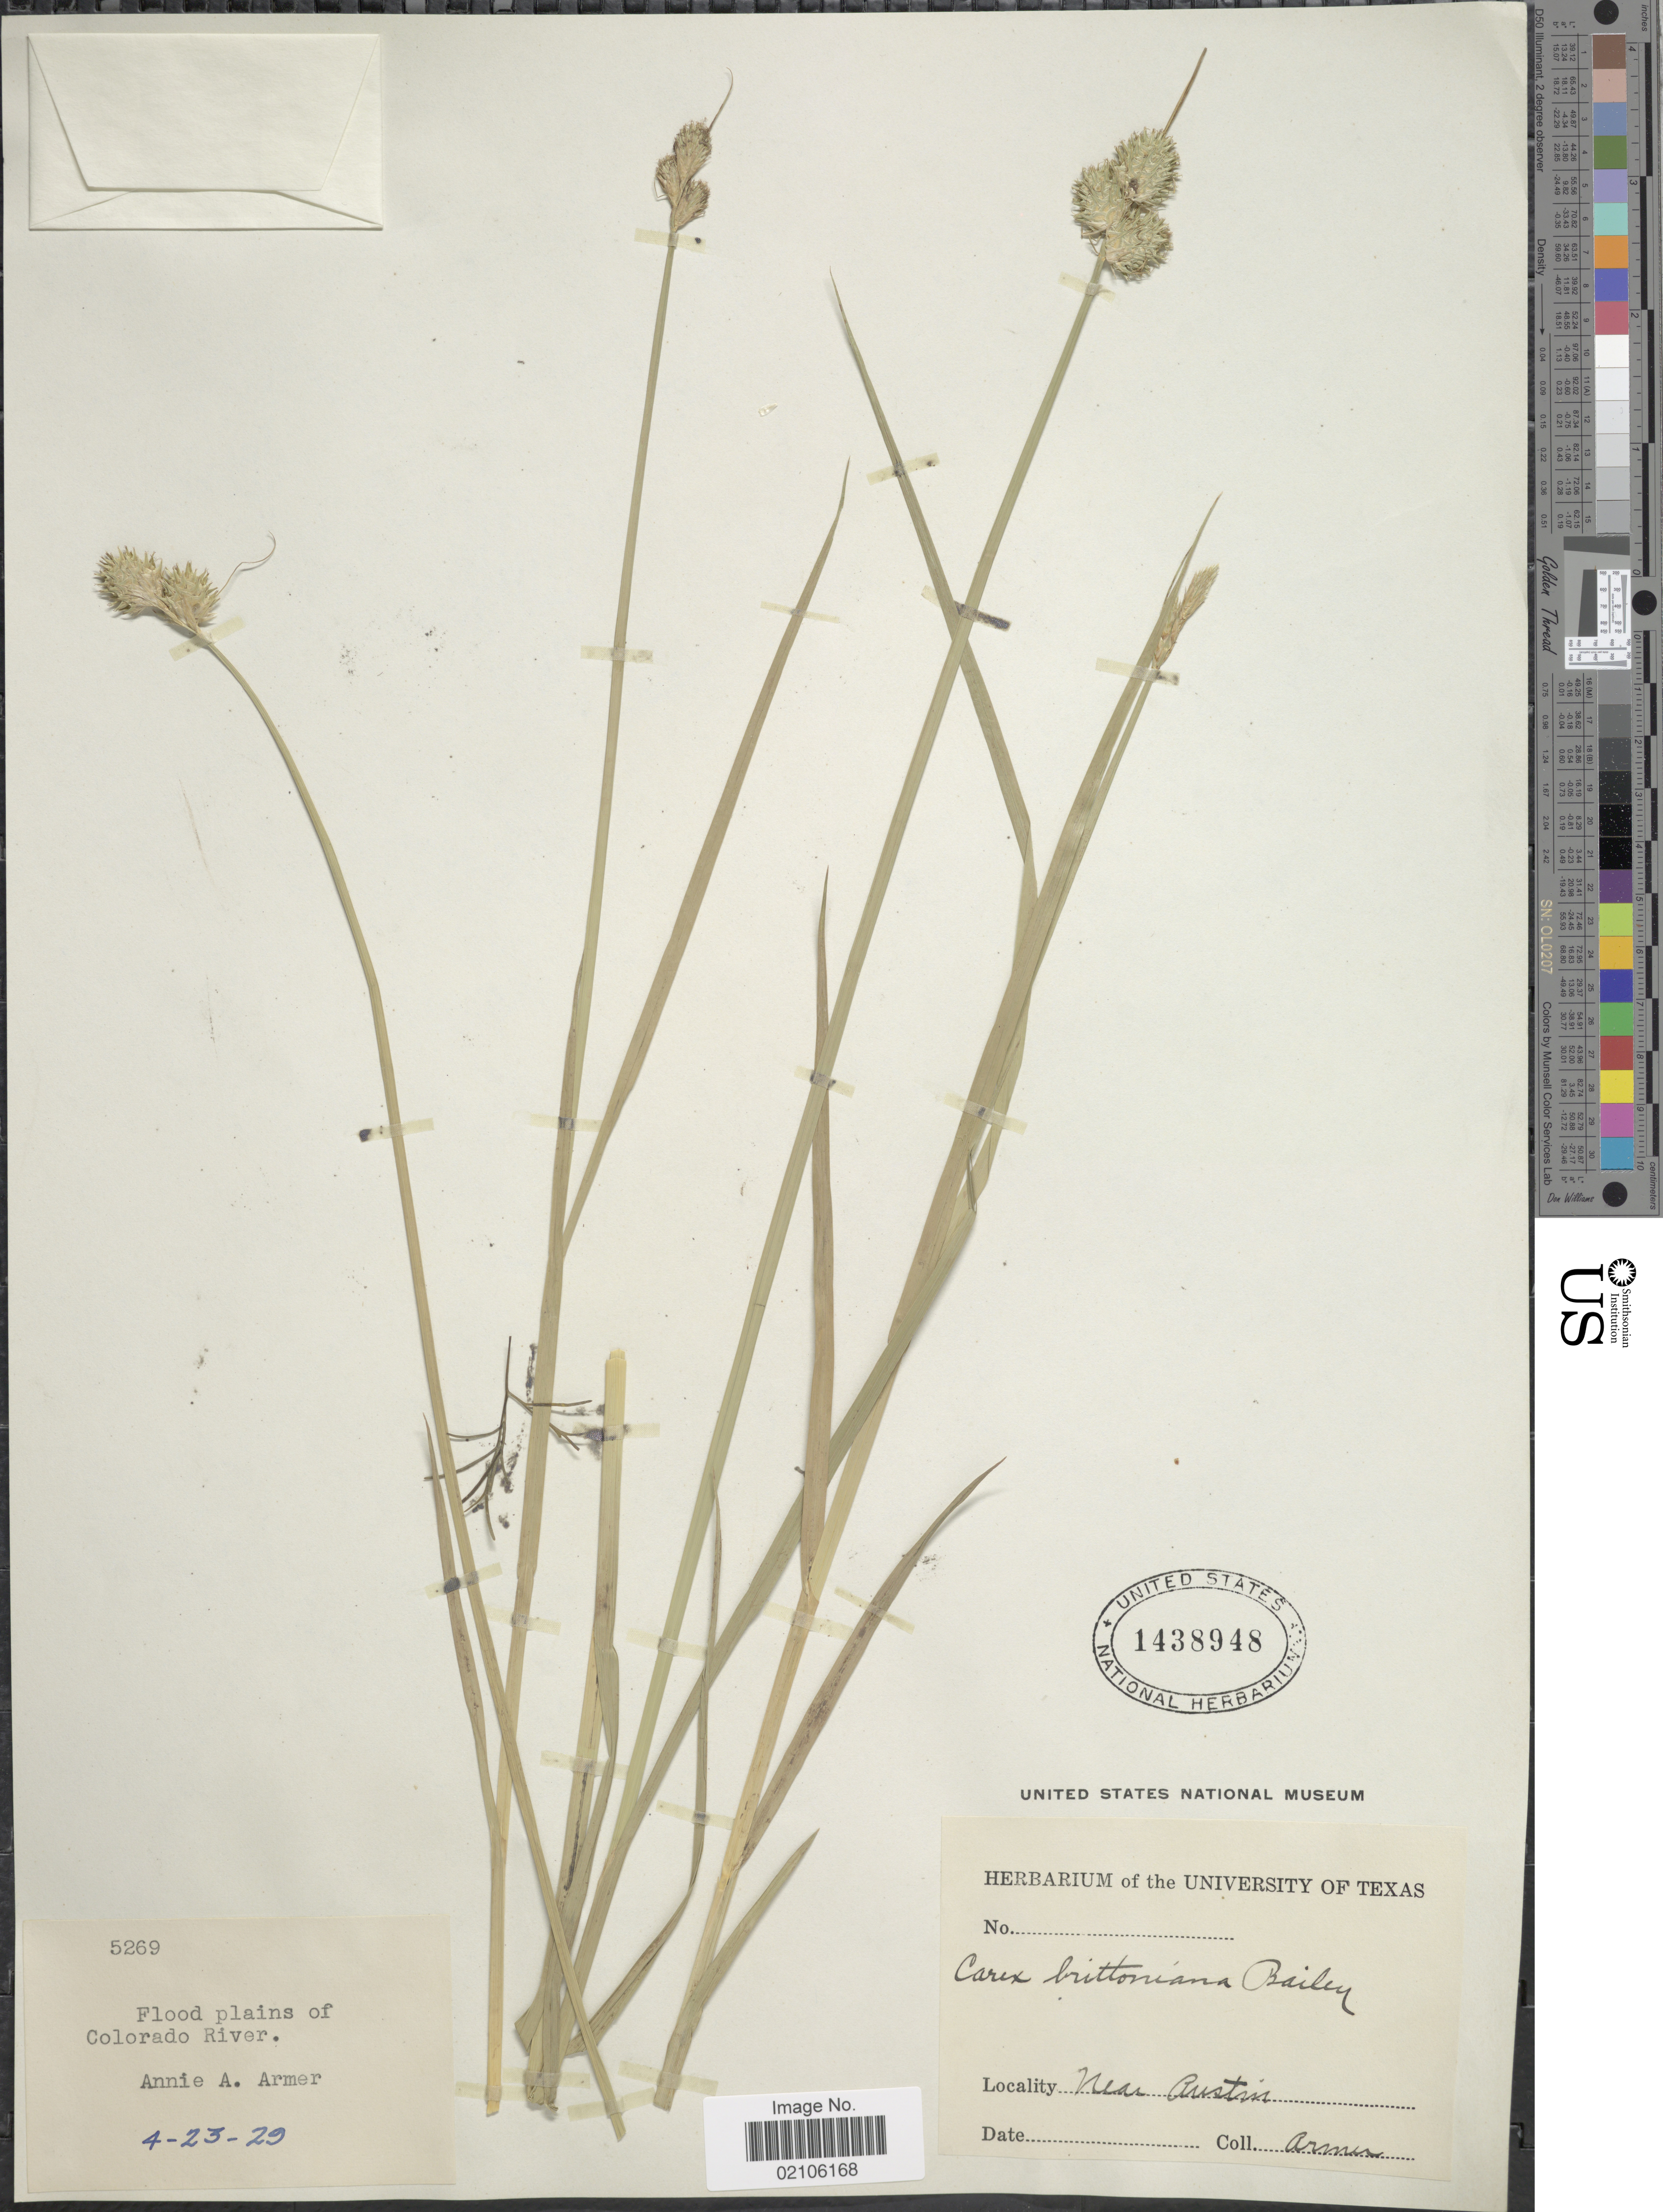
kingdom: Plantae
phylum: Tracheophyta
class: Liliopsida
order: Poales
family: Cyperaceae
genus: Carex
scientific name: Carex tetrastachya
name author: Scheele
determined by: Strong, Mark T., (BOT), Smithsonian Institution - National Museum of Natural History (UNITED STATES)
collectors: A. Armer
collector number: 5269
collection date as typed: Transcribed d/m/y: 23/4/29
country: United States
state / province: Texas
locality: Flood plains of Colorado River, near Austin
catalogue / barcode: US 1438948